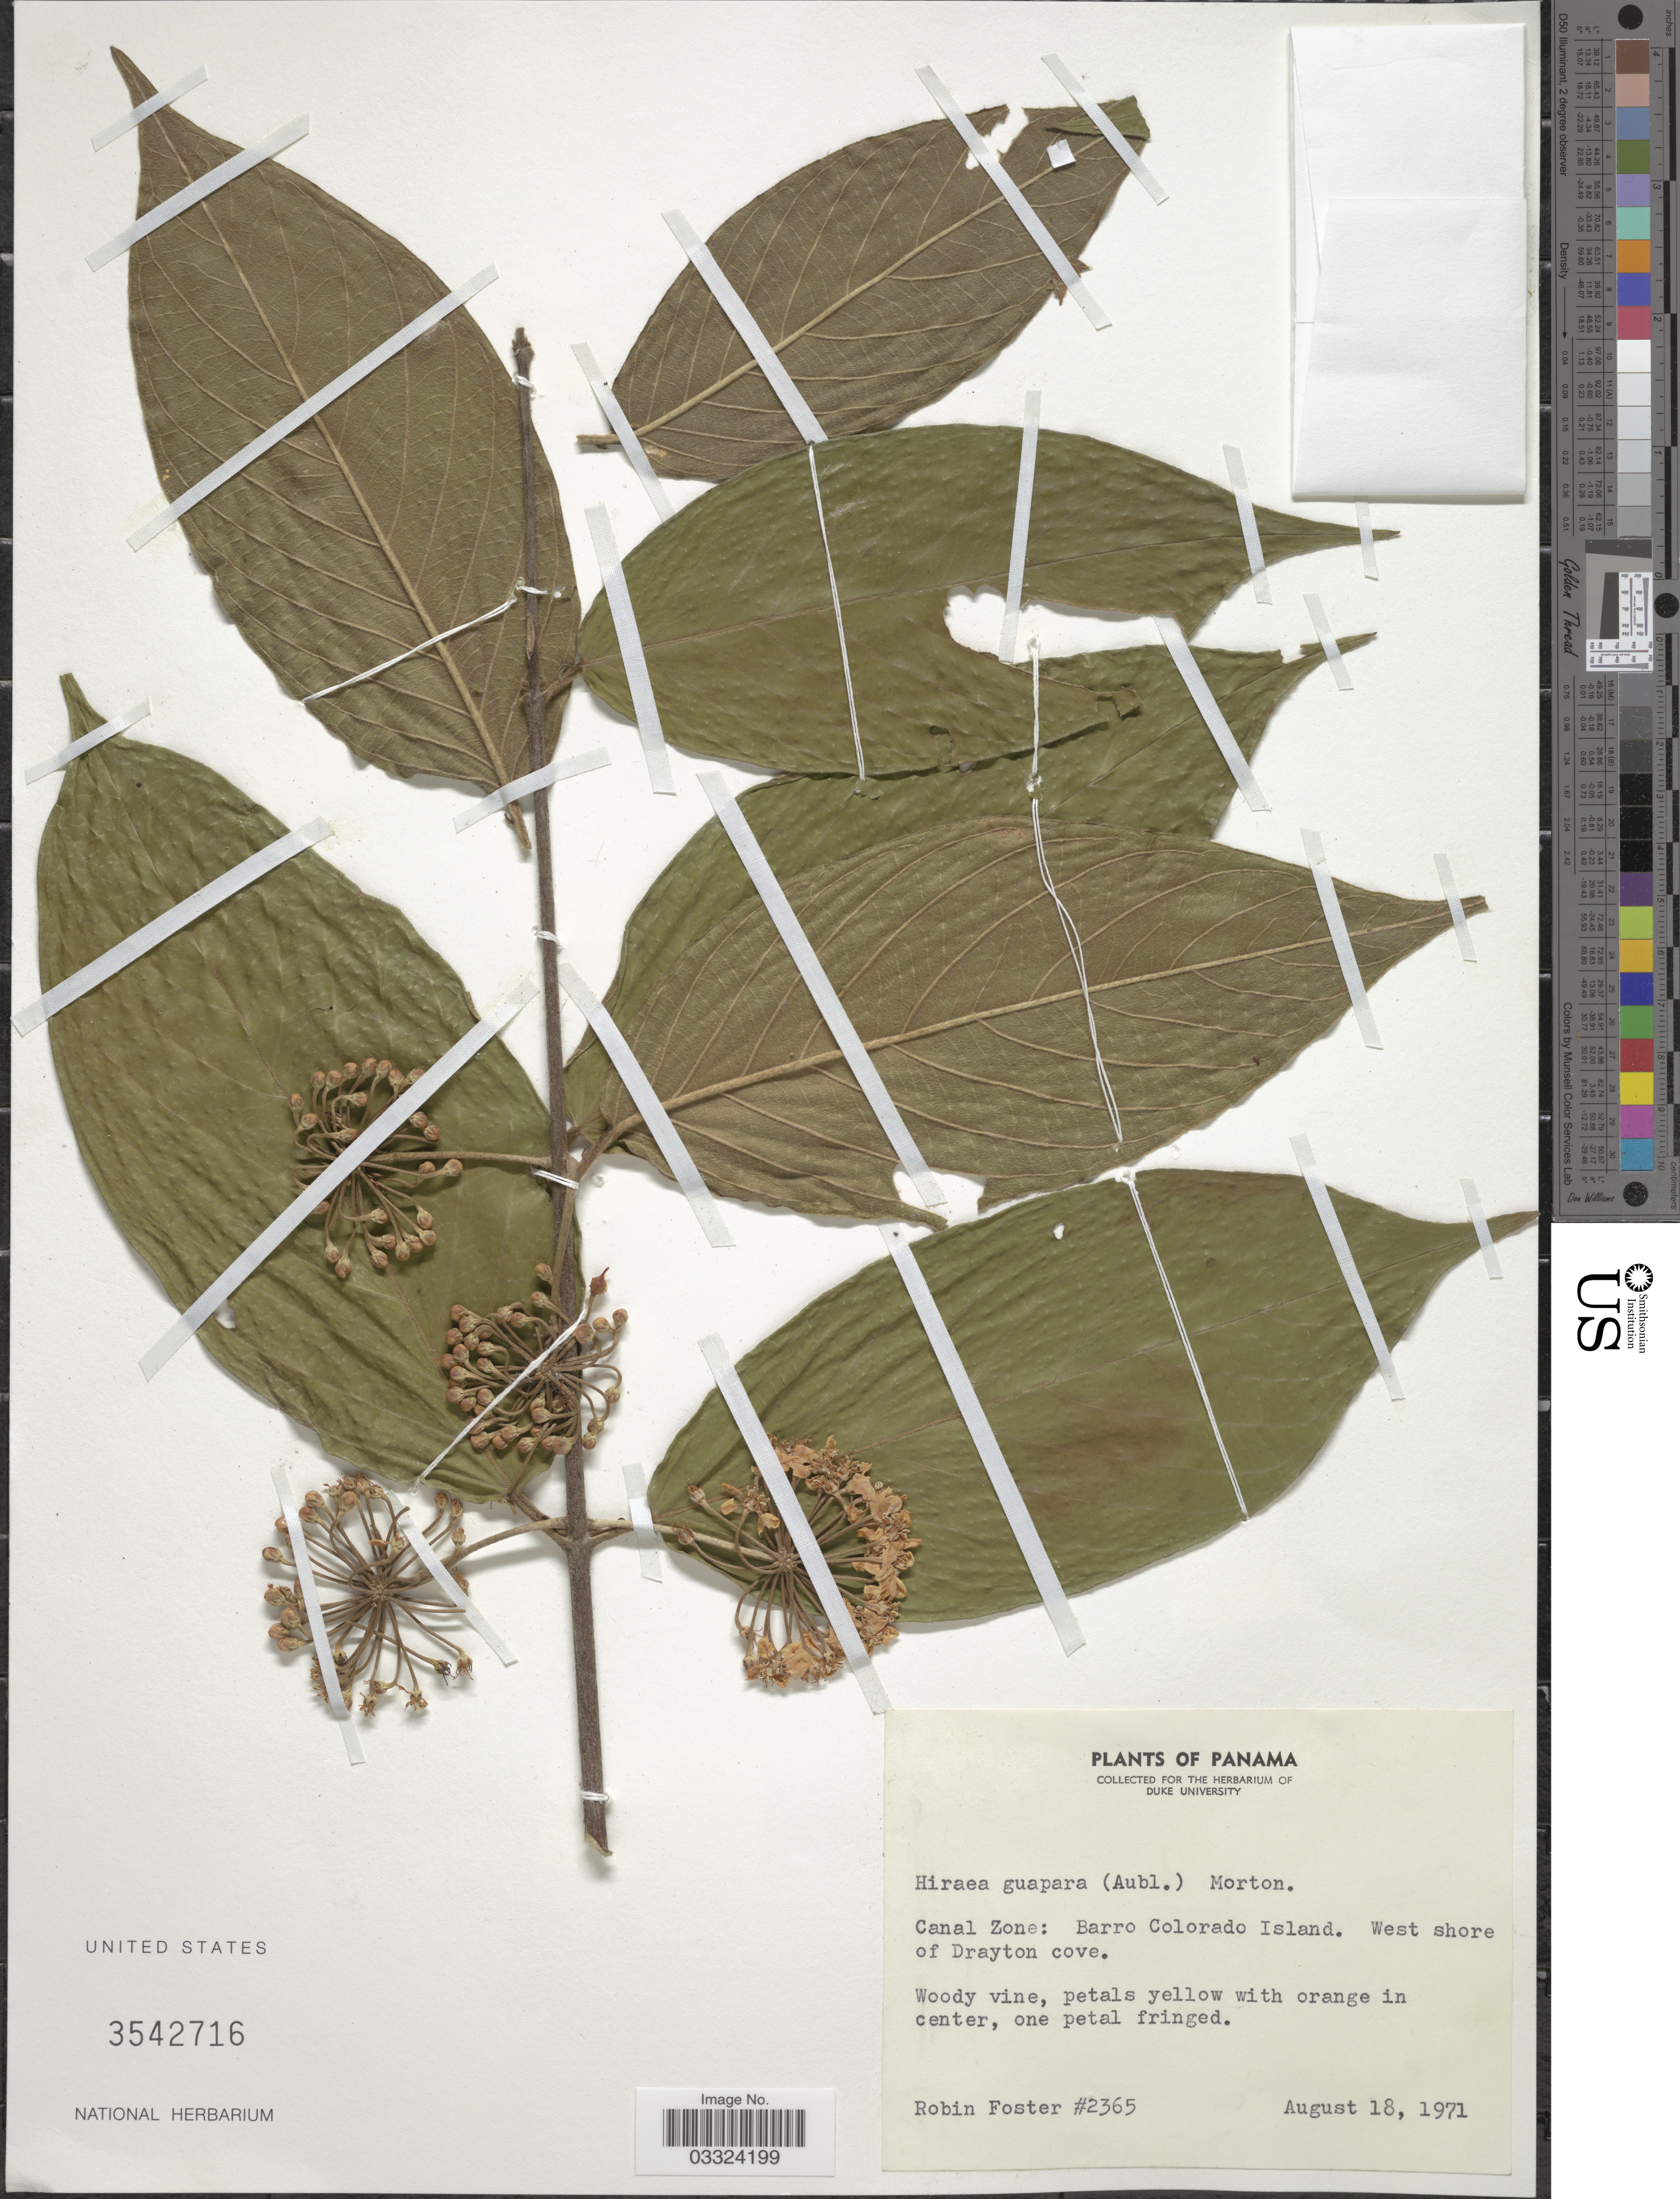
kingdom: Plantae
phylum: Tracheophyta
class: Magnoliopsida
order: Malpighiales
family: Malpighiaceae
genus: Hiraea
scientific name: Hiraea quapara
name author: (Aubl.) Sprague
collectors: R. B. Foster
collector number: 2365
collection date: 1971-08-18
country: Panama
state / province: Panamá Oeste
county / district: Canal Zone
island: Barro Colorado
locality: Canal Zone: Barro Colorado Island. West shore of Drayton cove.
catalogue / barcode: US 3542716